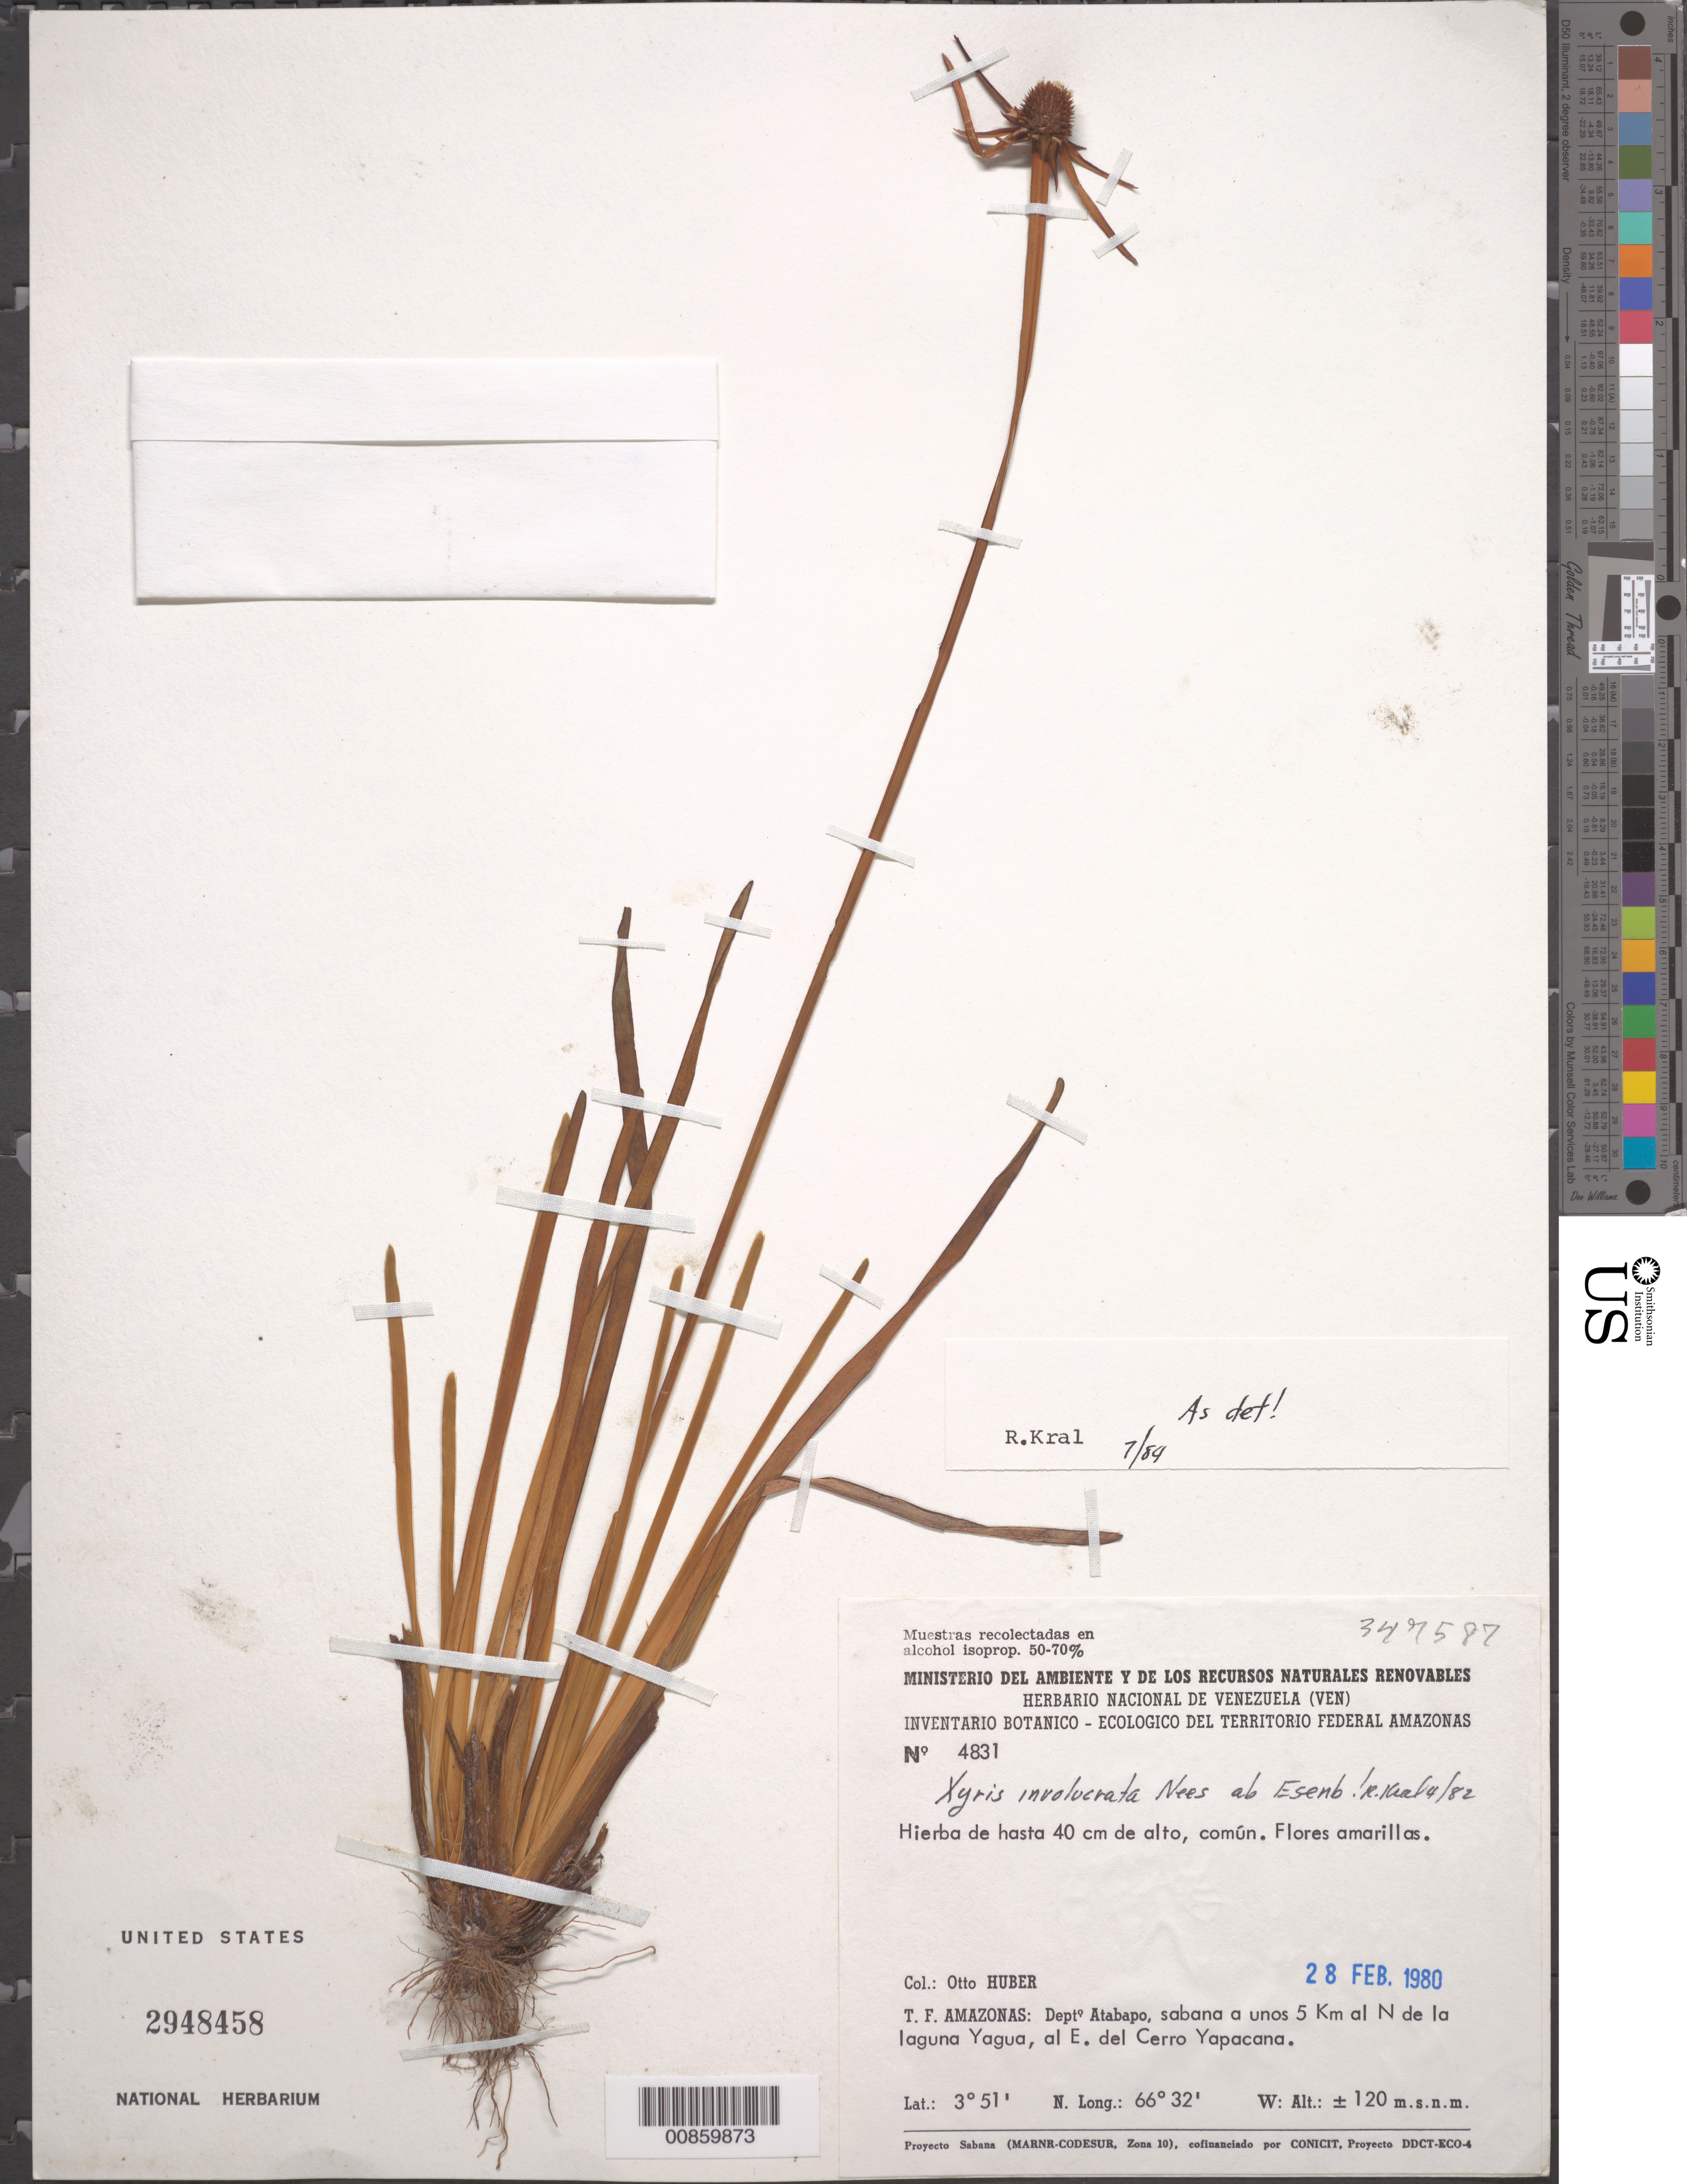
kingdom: Plantae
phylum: Tracheophyta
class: Liliopsida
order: Poales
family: Xyridaceae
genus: Xyris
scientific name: Xyris involucrata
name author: Nees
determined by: Kral, Robert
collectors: O. Huber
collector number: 4831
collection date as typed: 28-Feb-80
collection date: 1980-02-28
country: Venezuela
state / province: Amazonas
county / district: Atabapo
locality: Yagua, 5 km al N de la laguna, al E del Cerro Yapacána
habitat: Sabana.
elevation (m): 120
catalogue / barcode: US 2948458